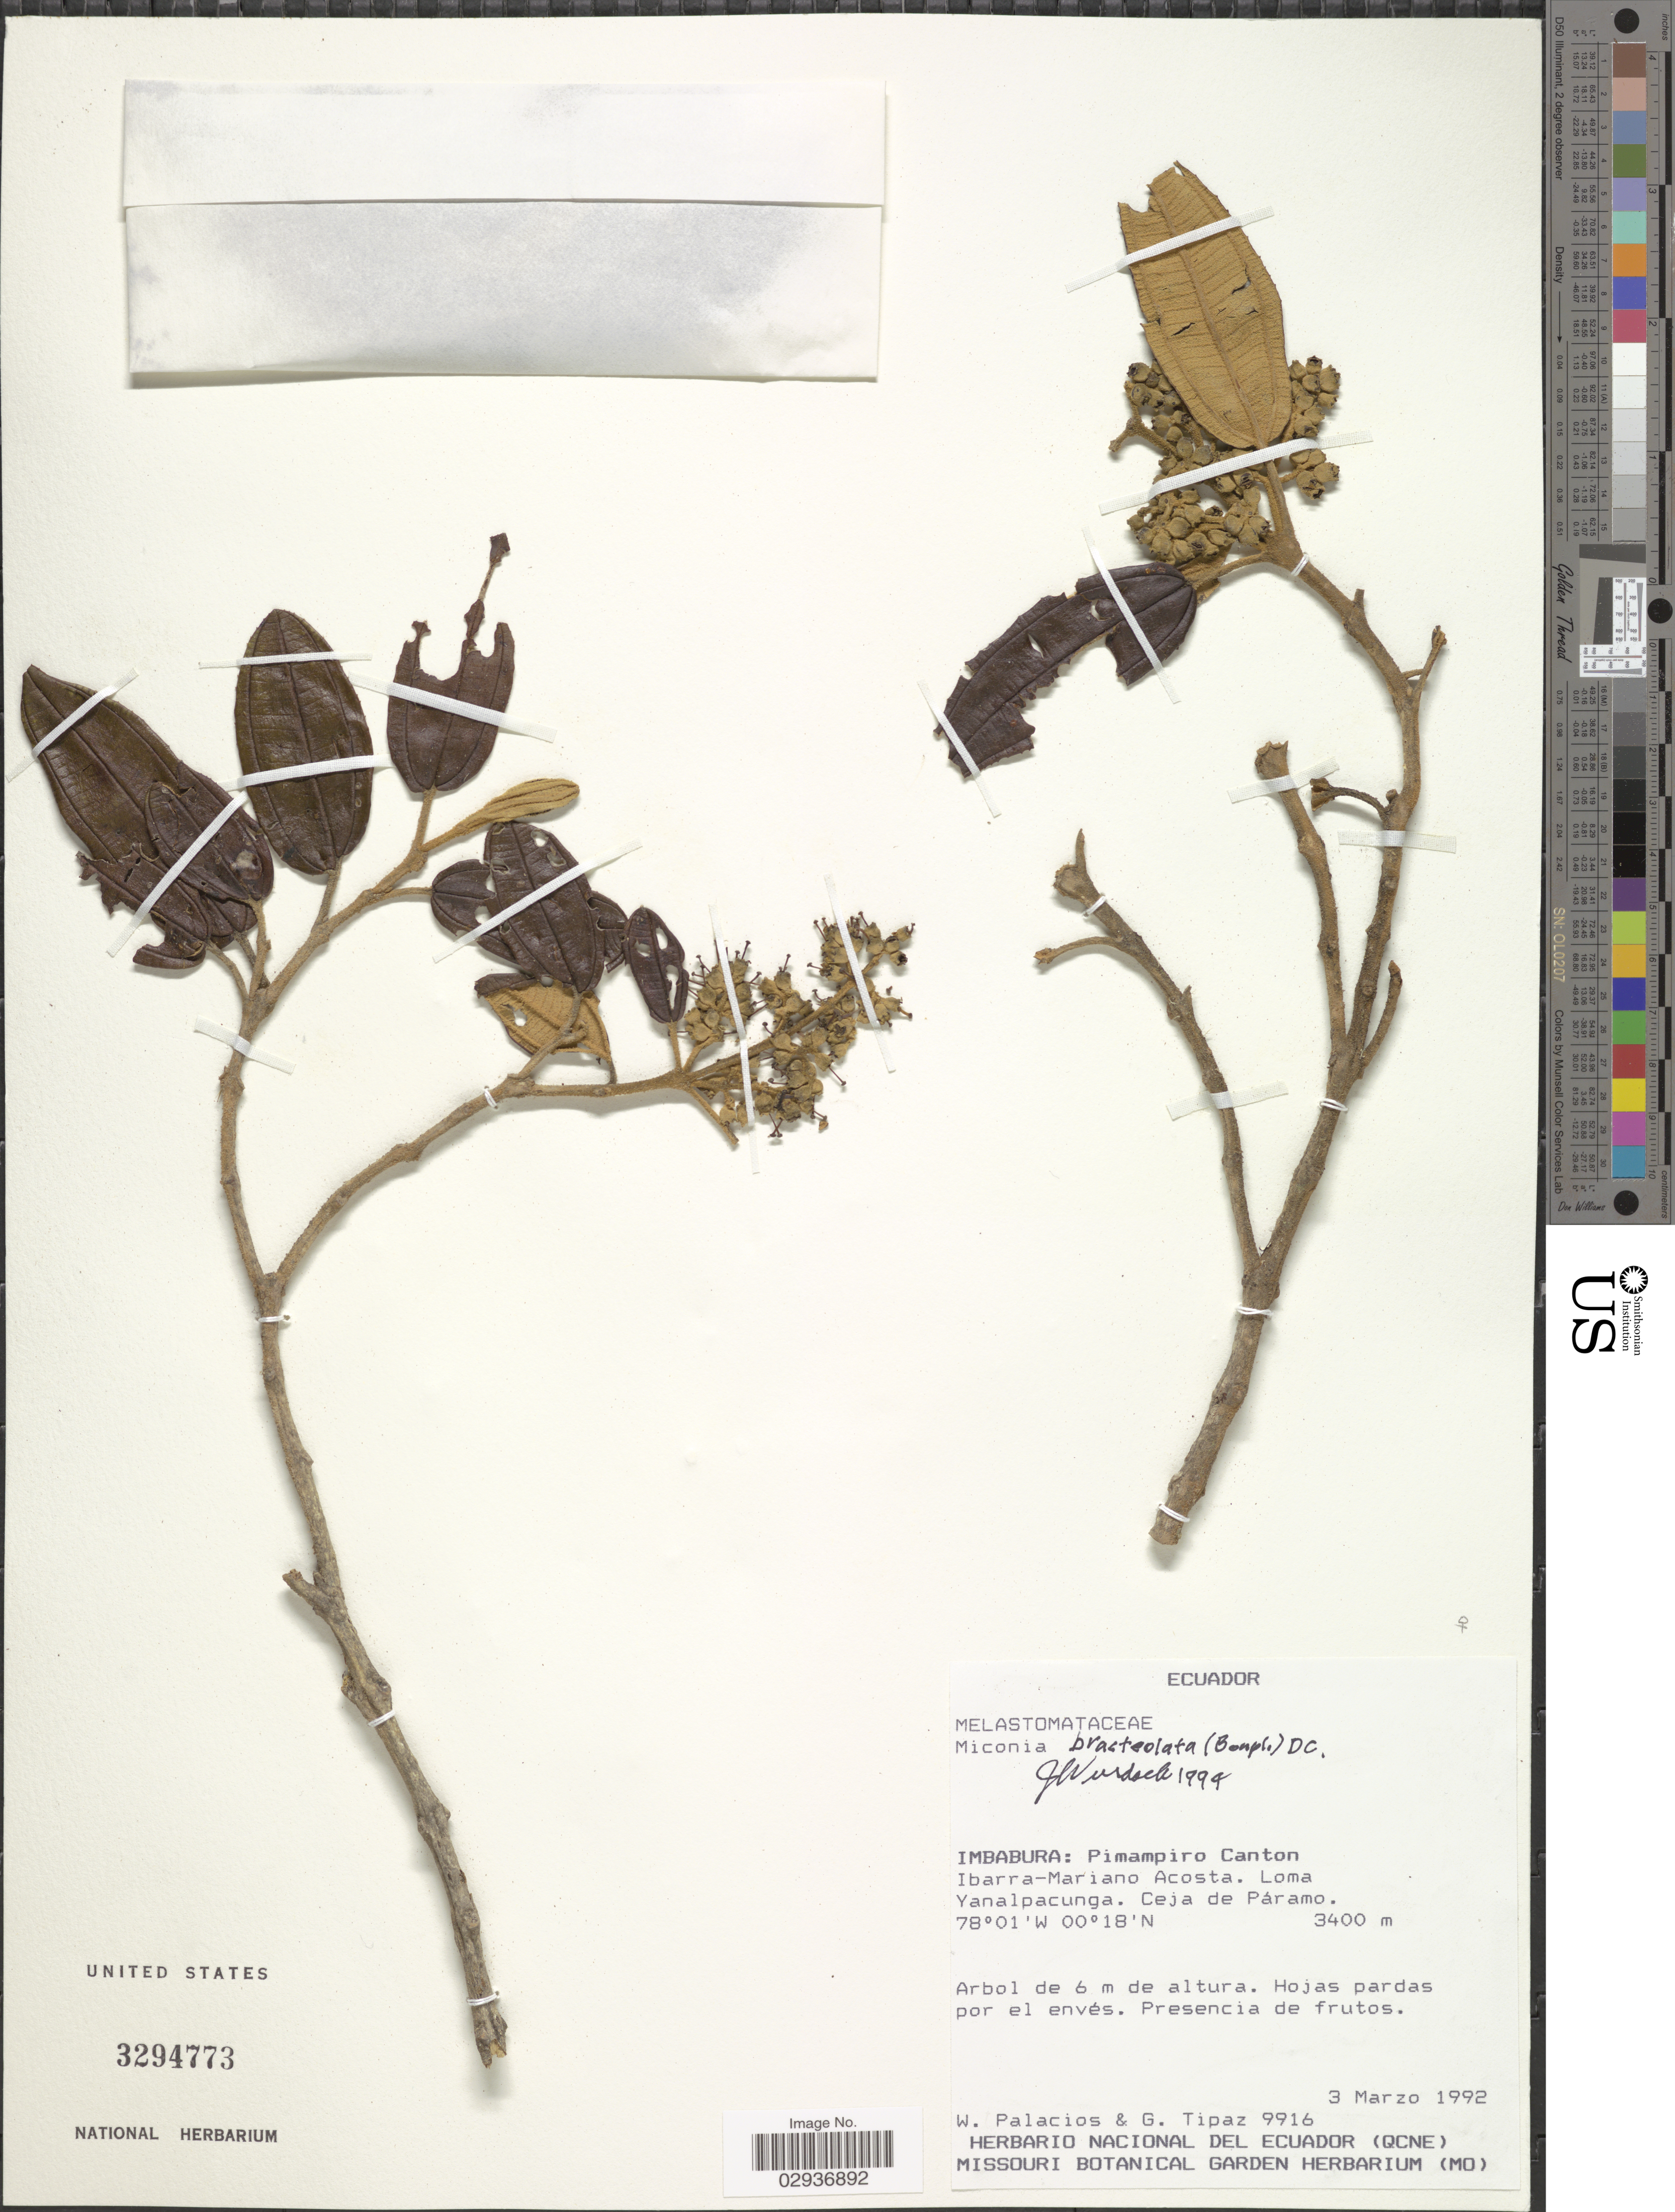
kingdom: Plantae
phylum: Tracheophyta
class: Magnoliopsida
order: Myrtales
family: Melastomataceae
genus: Miconia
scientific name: Miconia bracteolata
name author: (Bonpl.) DC.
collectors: W. Palacios & G. Tipaz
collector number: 9916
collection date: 1992-03-03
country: Ecuador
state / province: Imbabura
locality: Pimapiro Canton. Ibarra-Mariano Acosta. Loma Yanalpacunga. Ceja de Páramo.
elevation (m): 3400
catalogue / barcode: US 3294773